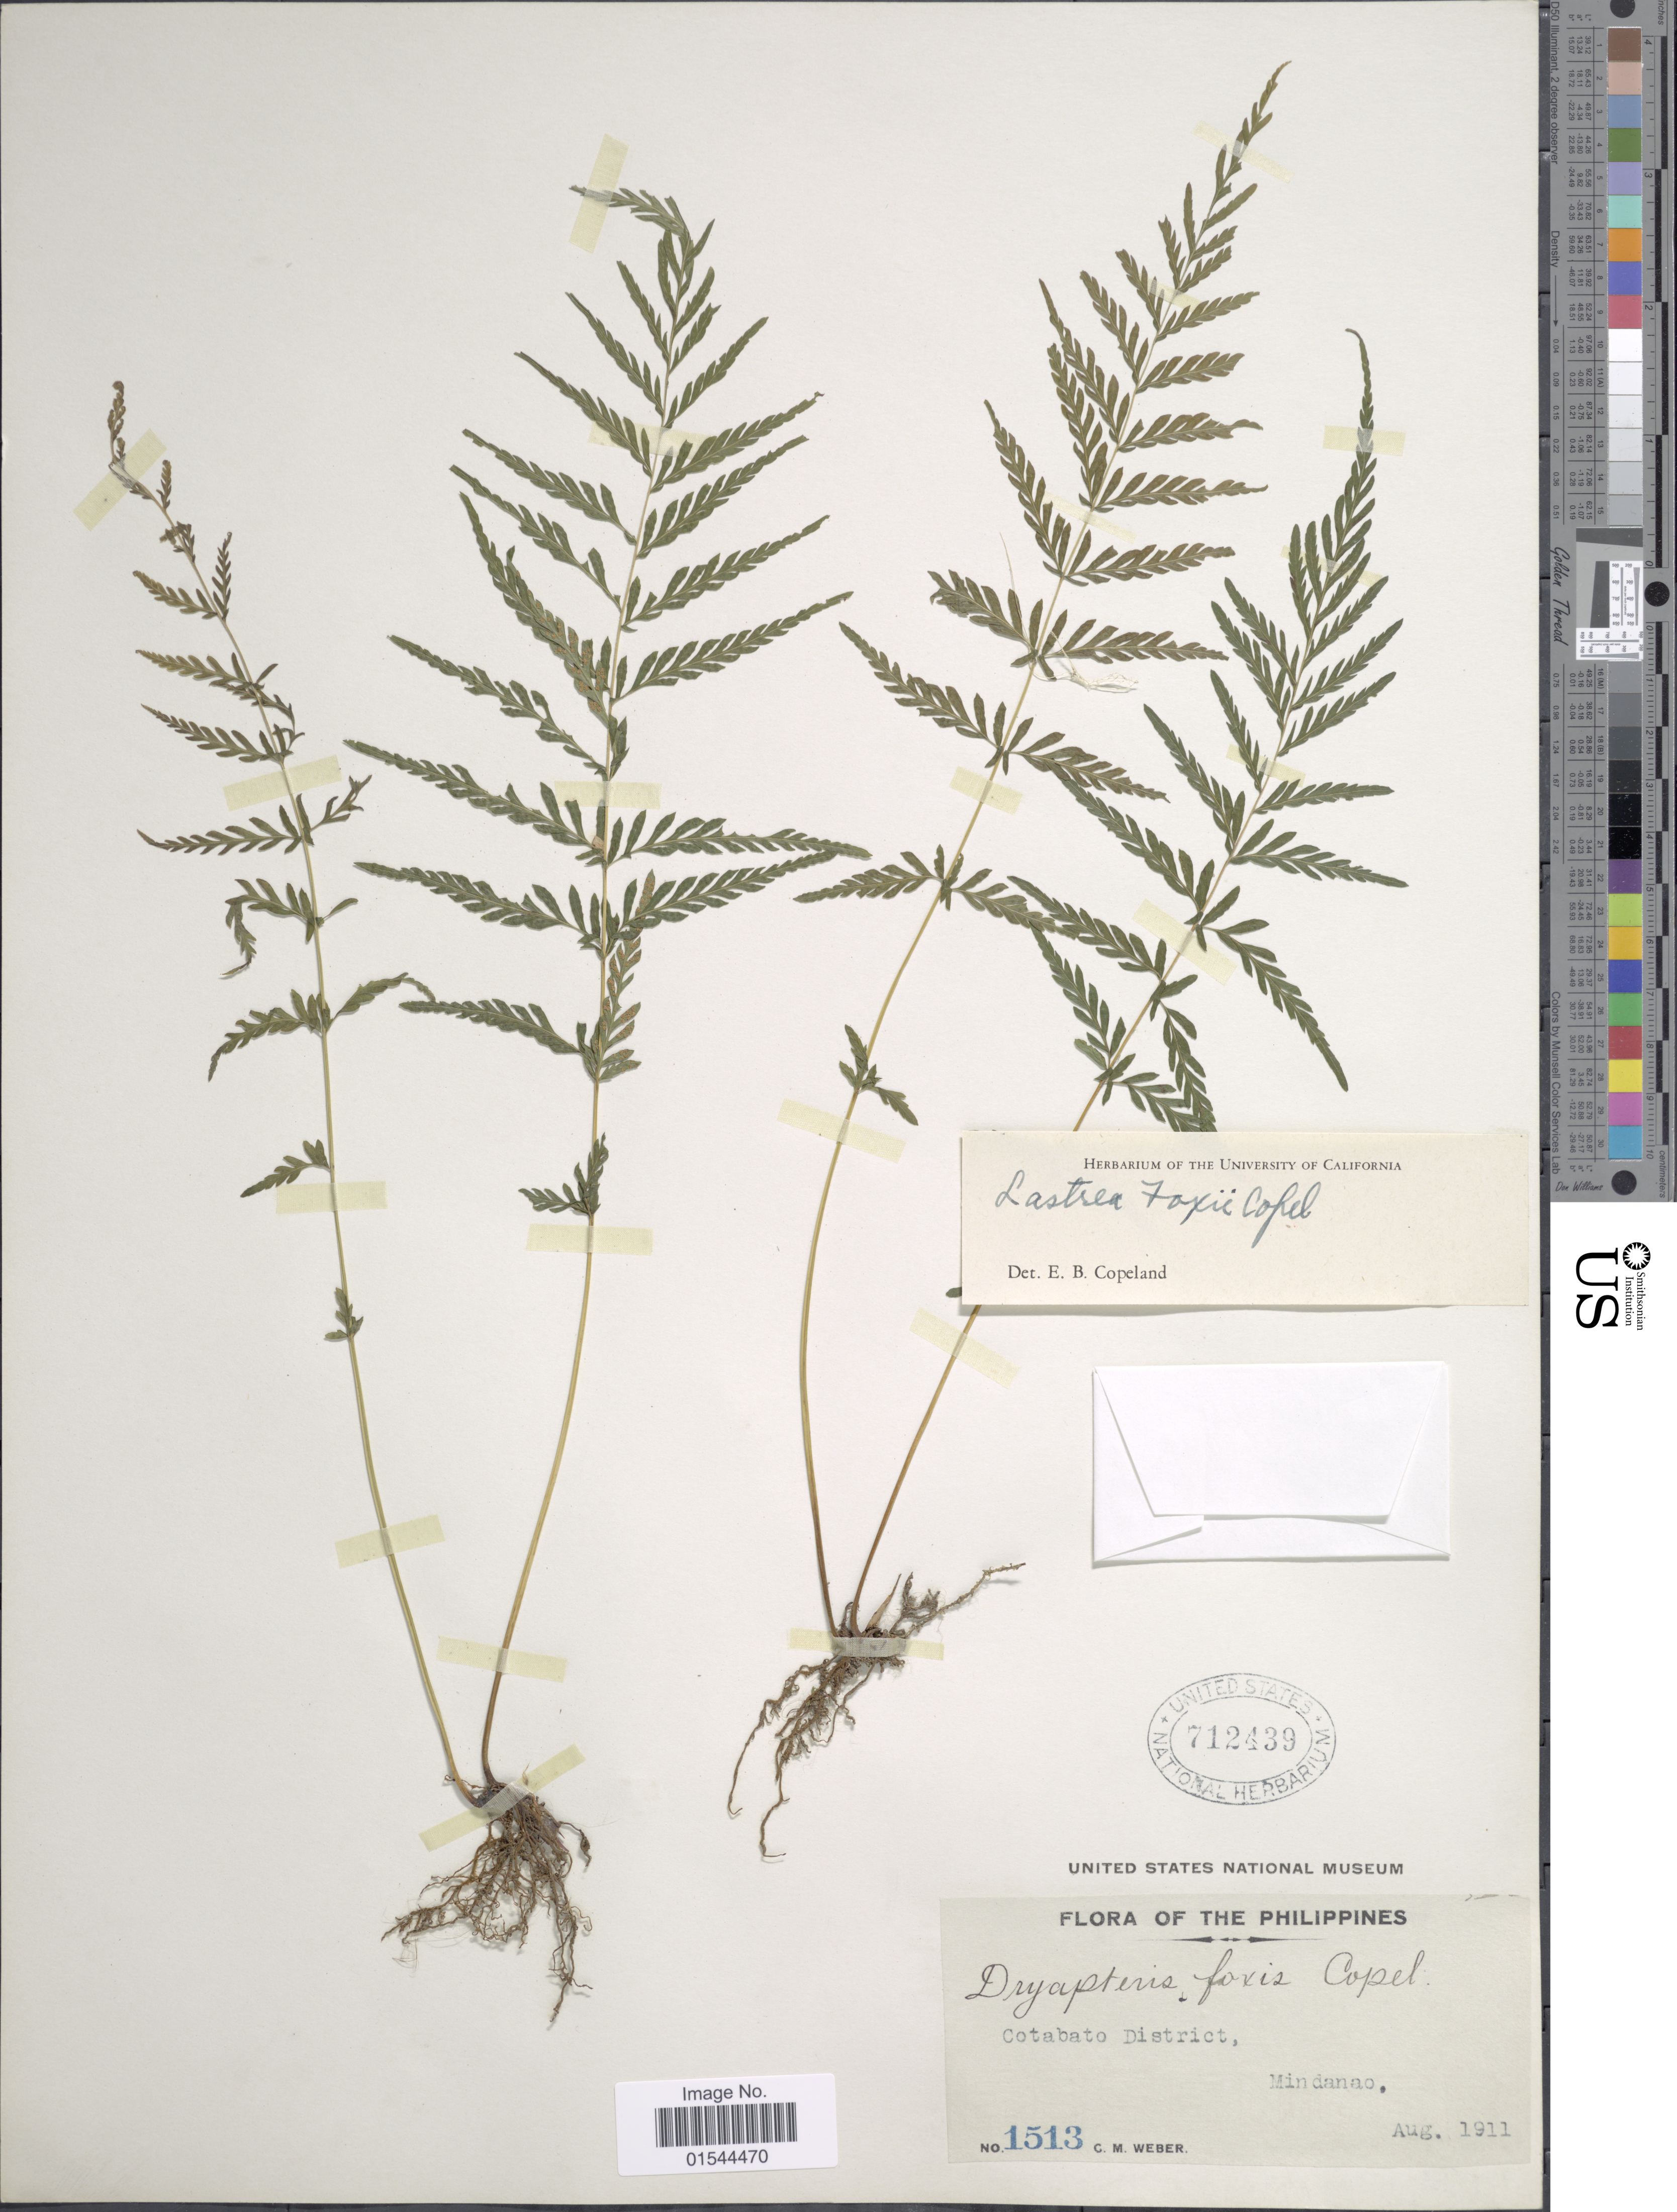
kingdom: Plantae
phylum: Tracheophyta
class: Polypodiopsida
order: Polypodiales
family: Thelypteridaceae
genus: Pneumatopteris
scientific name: Pneumatopteris ligulata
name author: (C. Presl) Holttum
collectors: C. M. Weber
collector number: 1513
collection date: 1911-08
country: Philippines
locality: Cotabato District, Mindanao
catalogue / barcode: US 712439